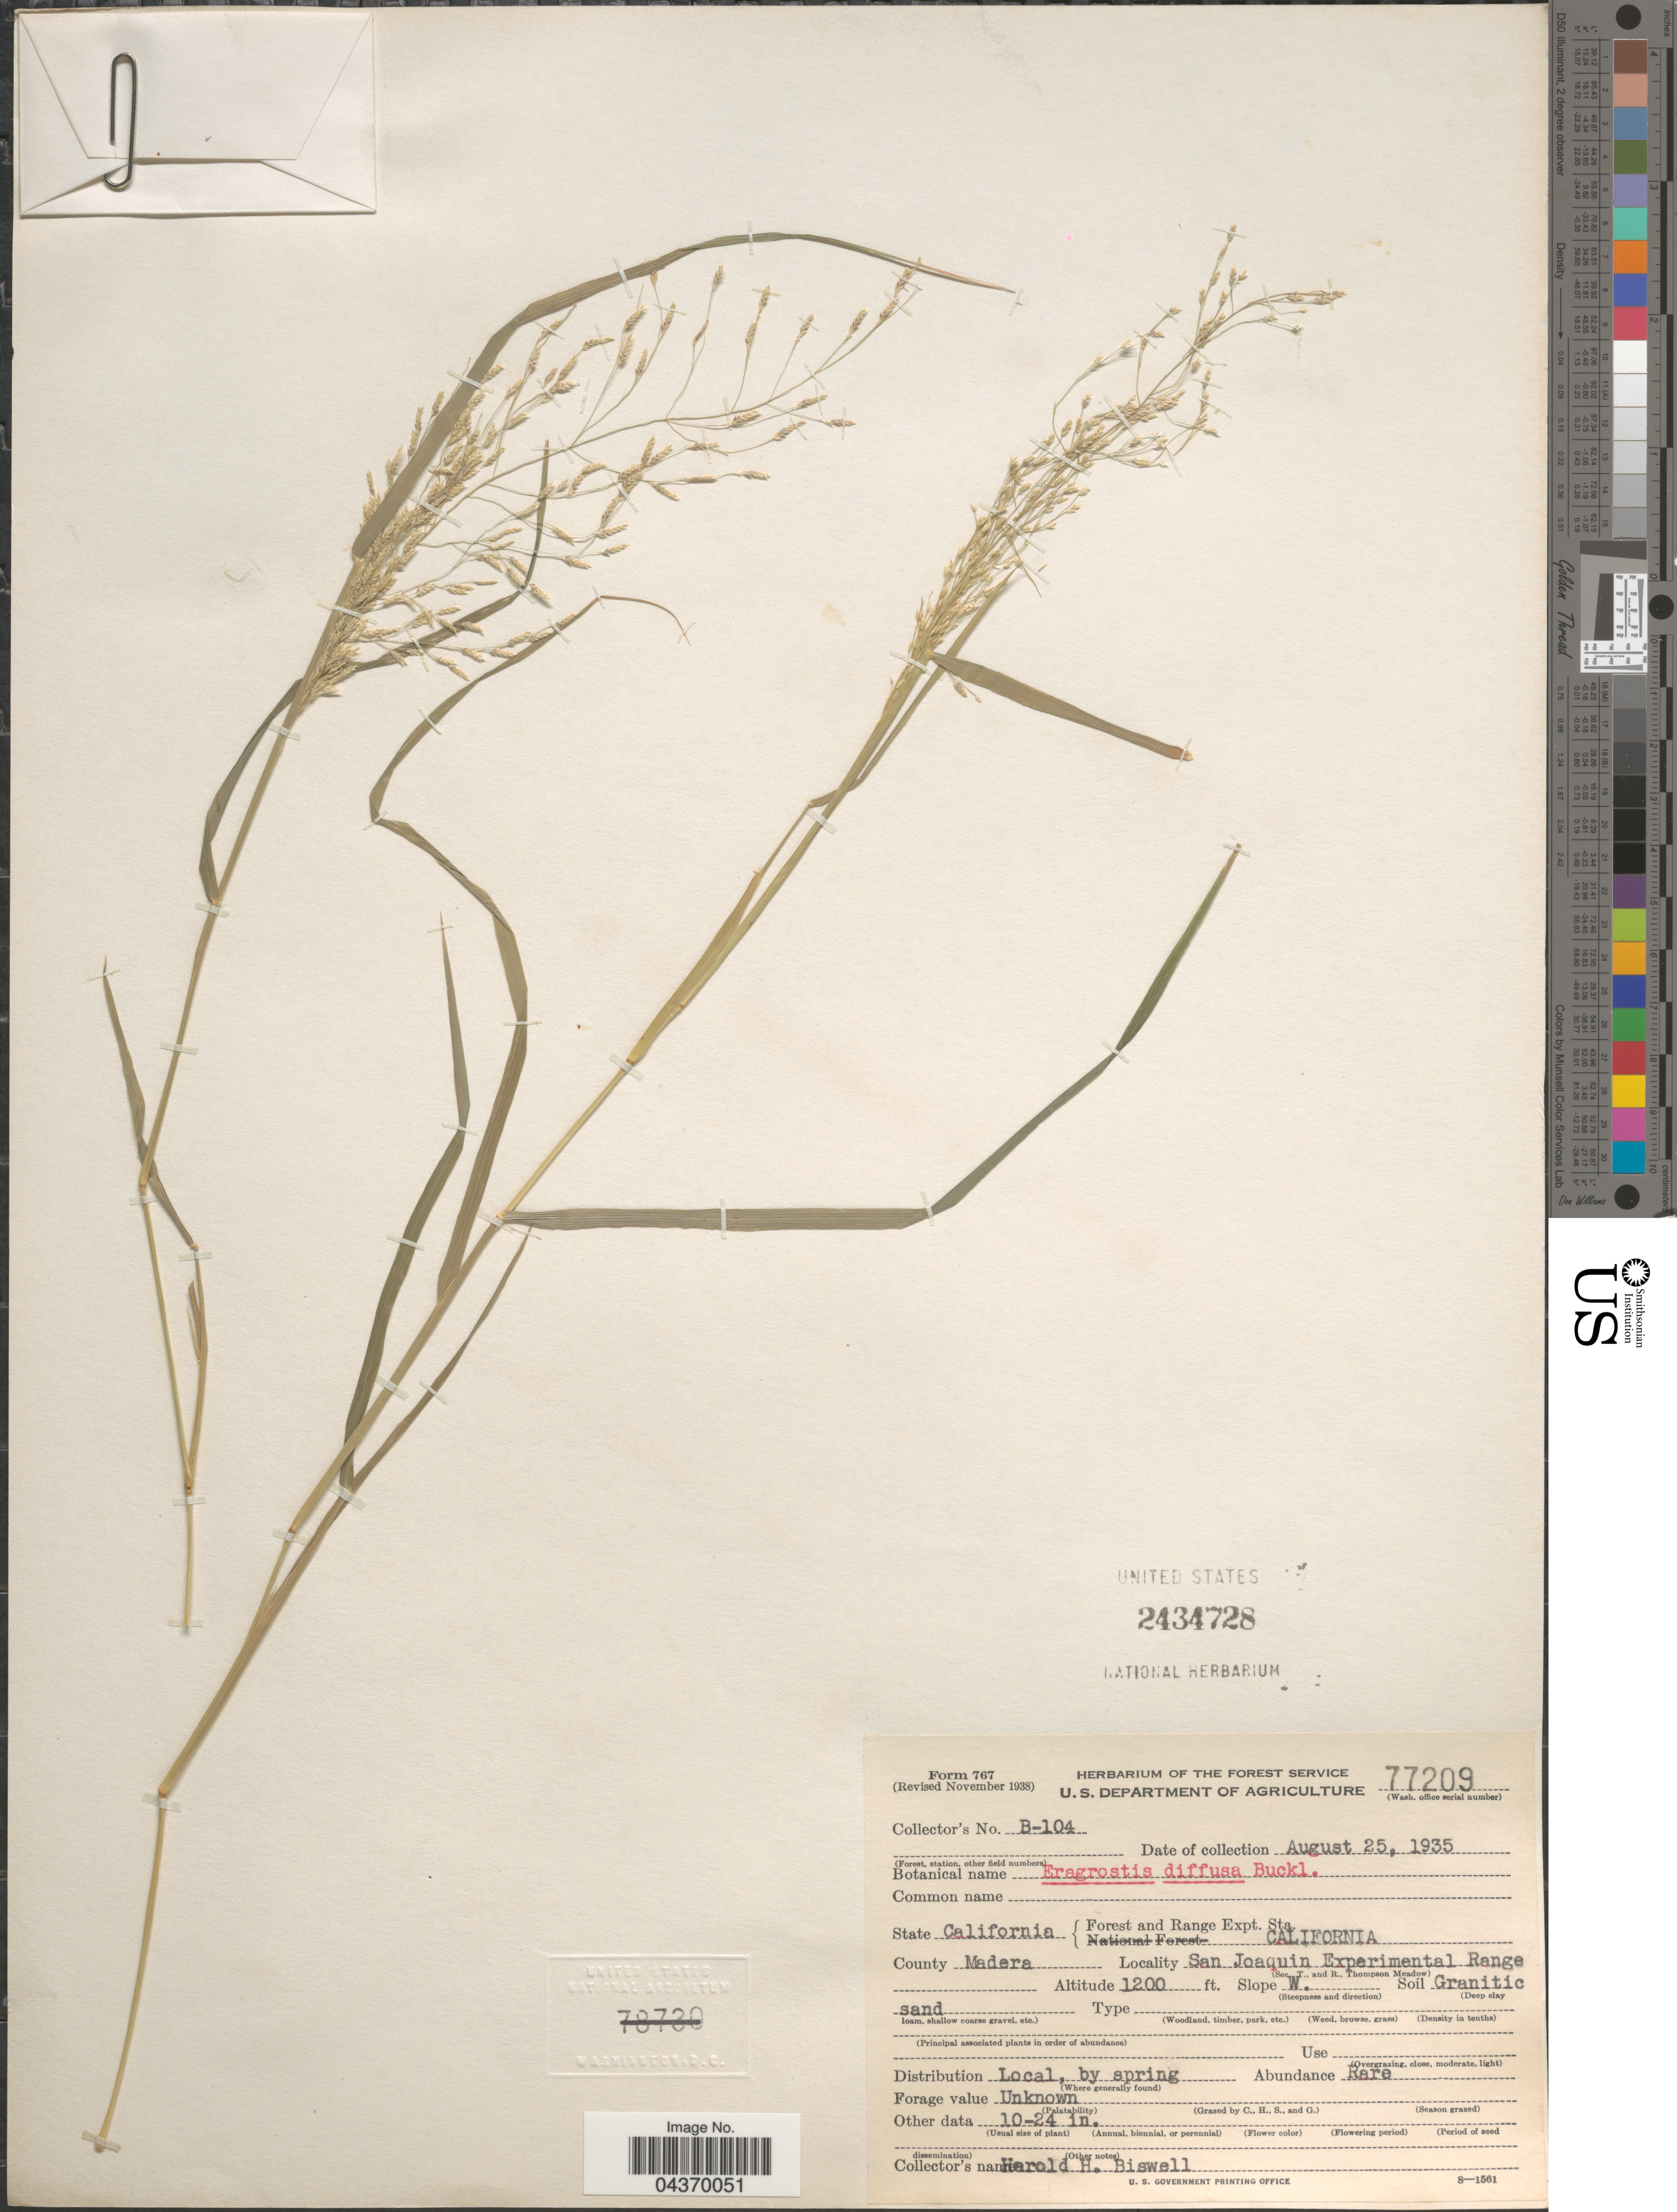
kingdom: Plantae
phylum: Tracheophyta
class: Liliopsida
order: Poales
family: Poaceae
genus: Eragrostis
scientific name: Eragrostis pectinacea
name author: (Michx.) Nees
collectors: H. Biswell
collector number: B-104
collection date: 1935-08-25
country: United States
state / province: California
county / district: Madera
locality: Forest and Range Expt. California. County Madera. San Joaquin Experimental Range.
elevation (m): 366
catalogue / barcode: US 2434728